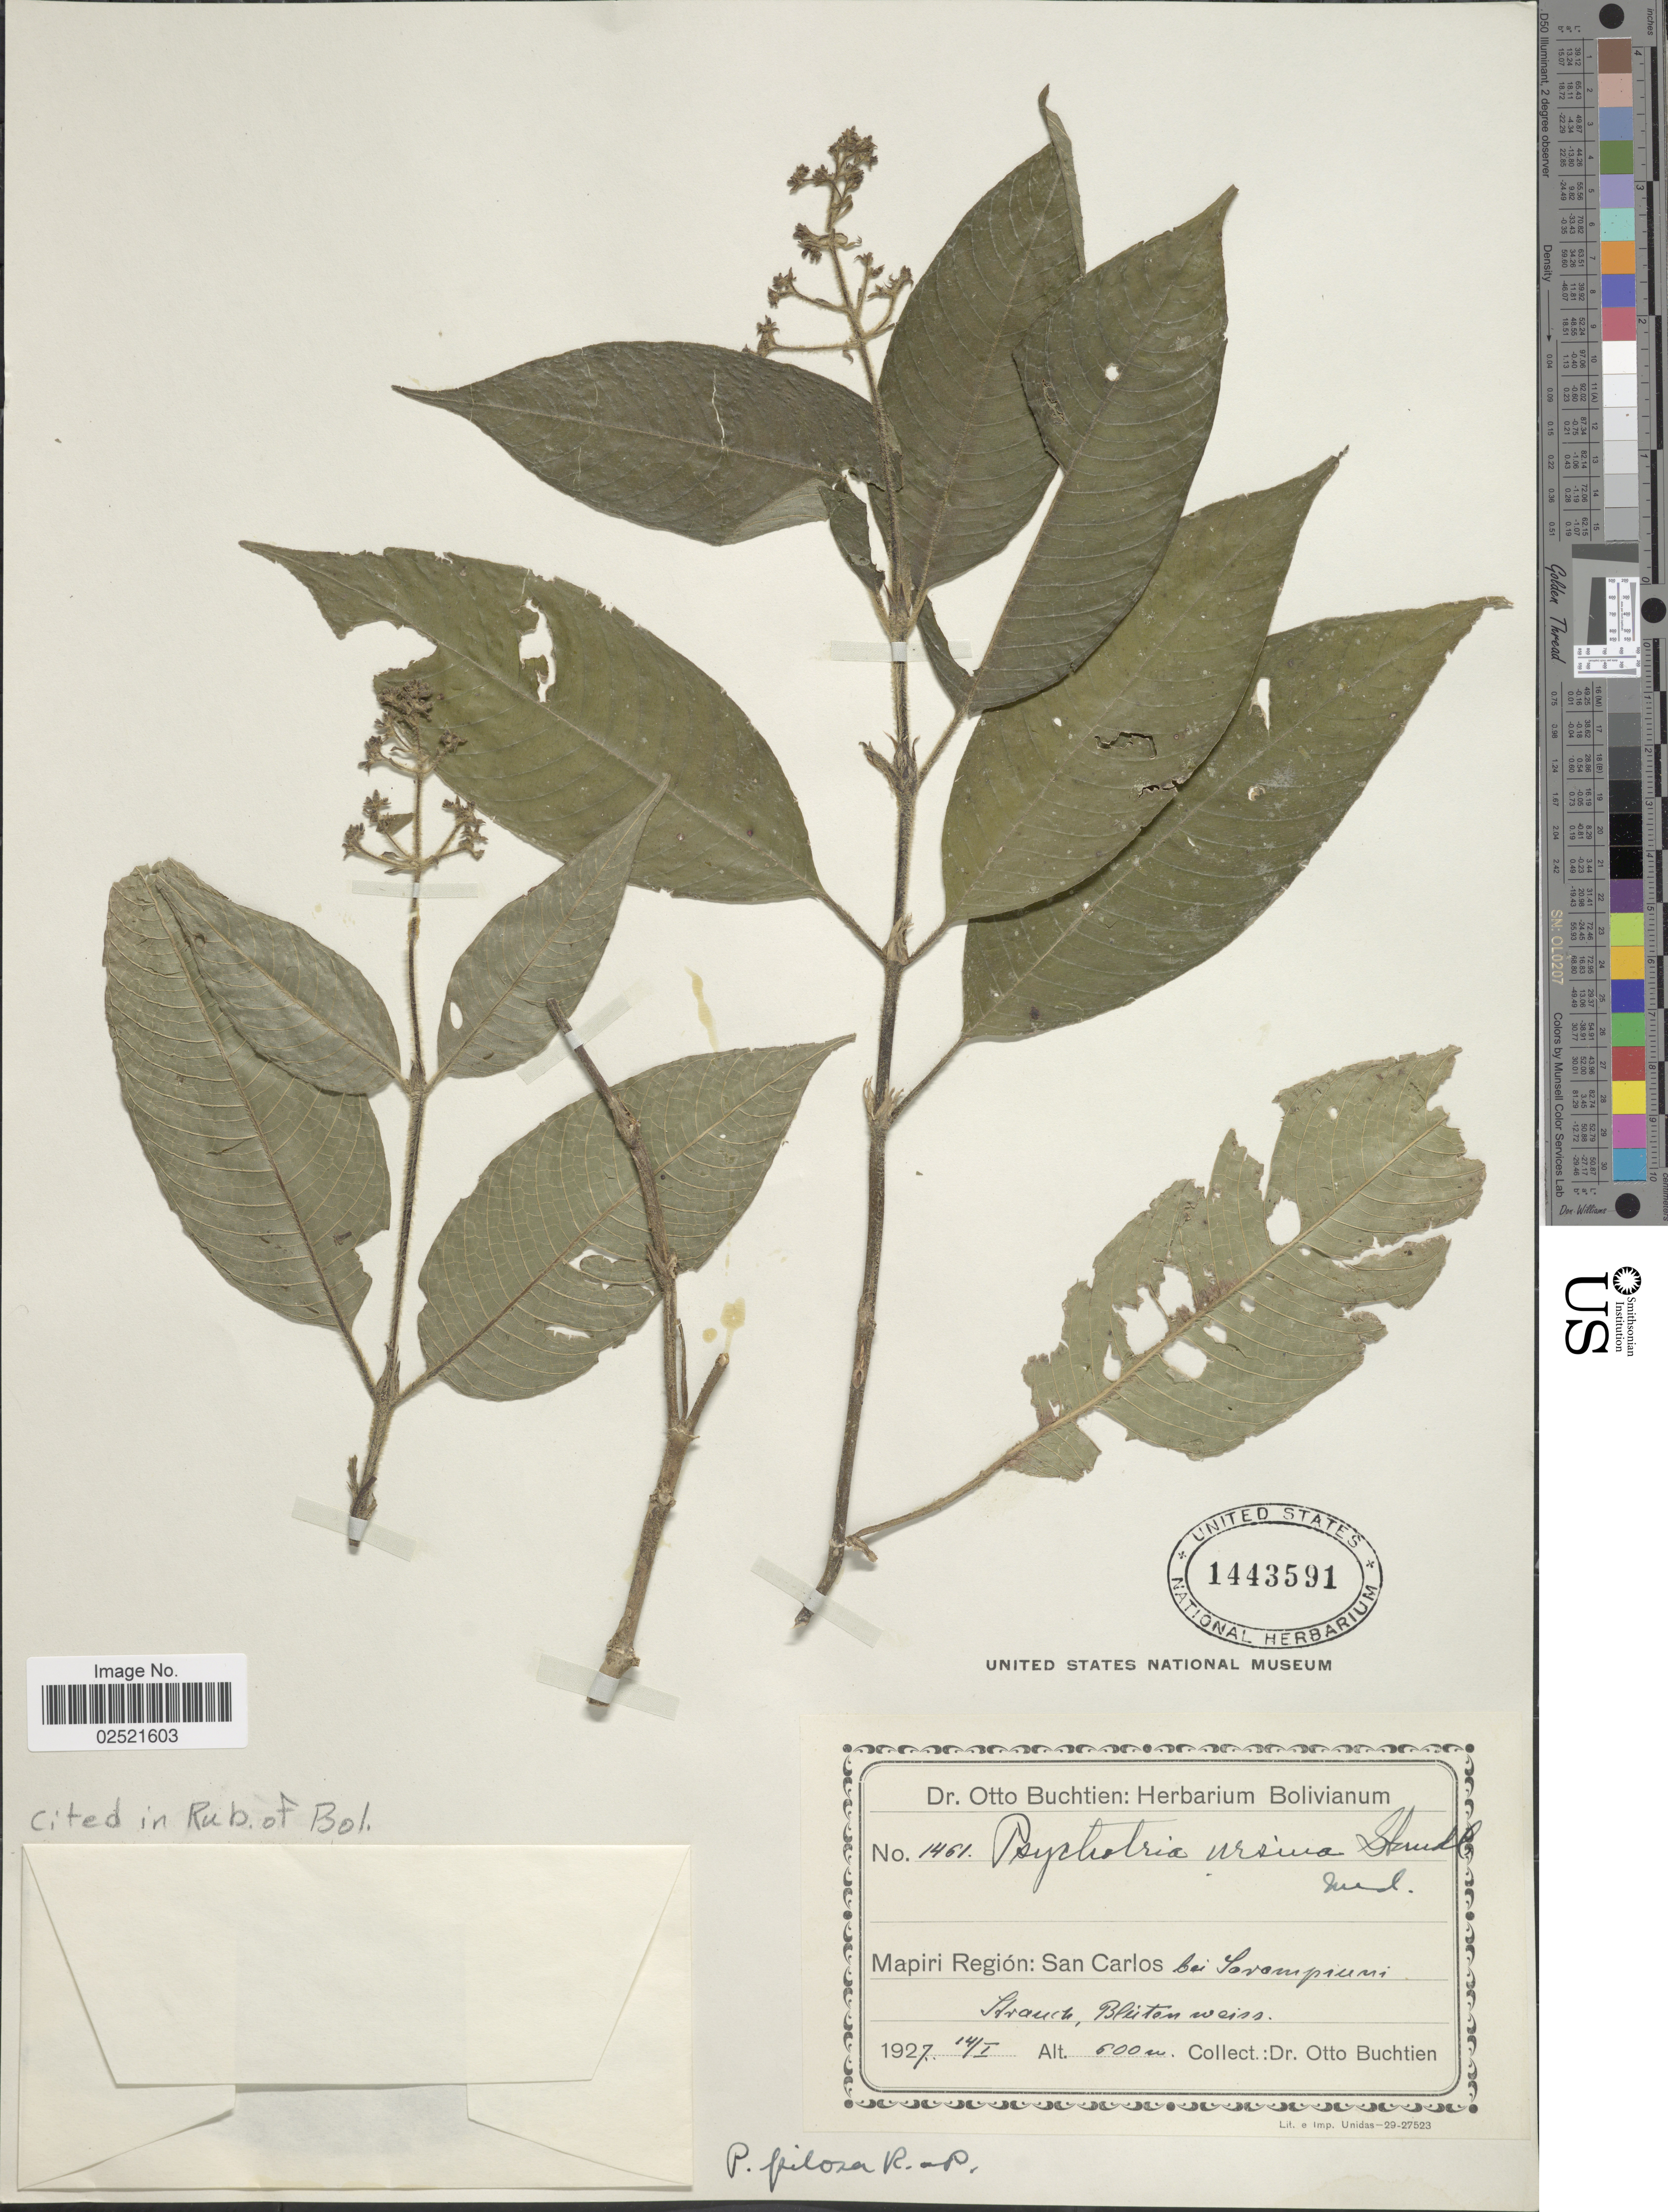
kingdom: Plantae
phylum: Tracheophyta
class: Magnoliopsida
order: Gentianales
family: Rubiaceae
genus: Psychotria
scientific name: Psychotria pilosa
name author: Ruiz & Pav.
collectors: O. Buchtien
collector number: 1461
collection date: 1927-01-14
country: Bolivia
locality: Mapiri Region, San Carlos, bei Sarampiuni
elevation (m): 600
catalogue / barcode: US 1443591